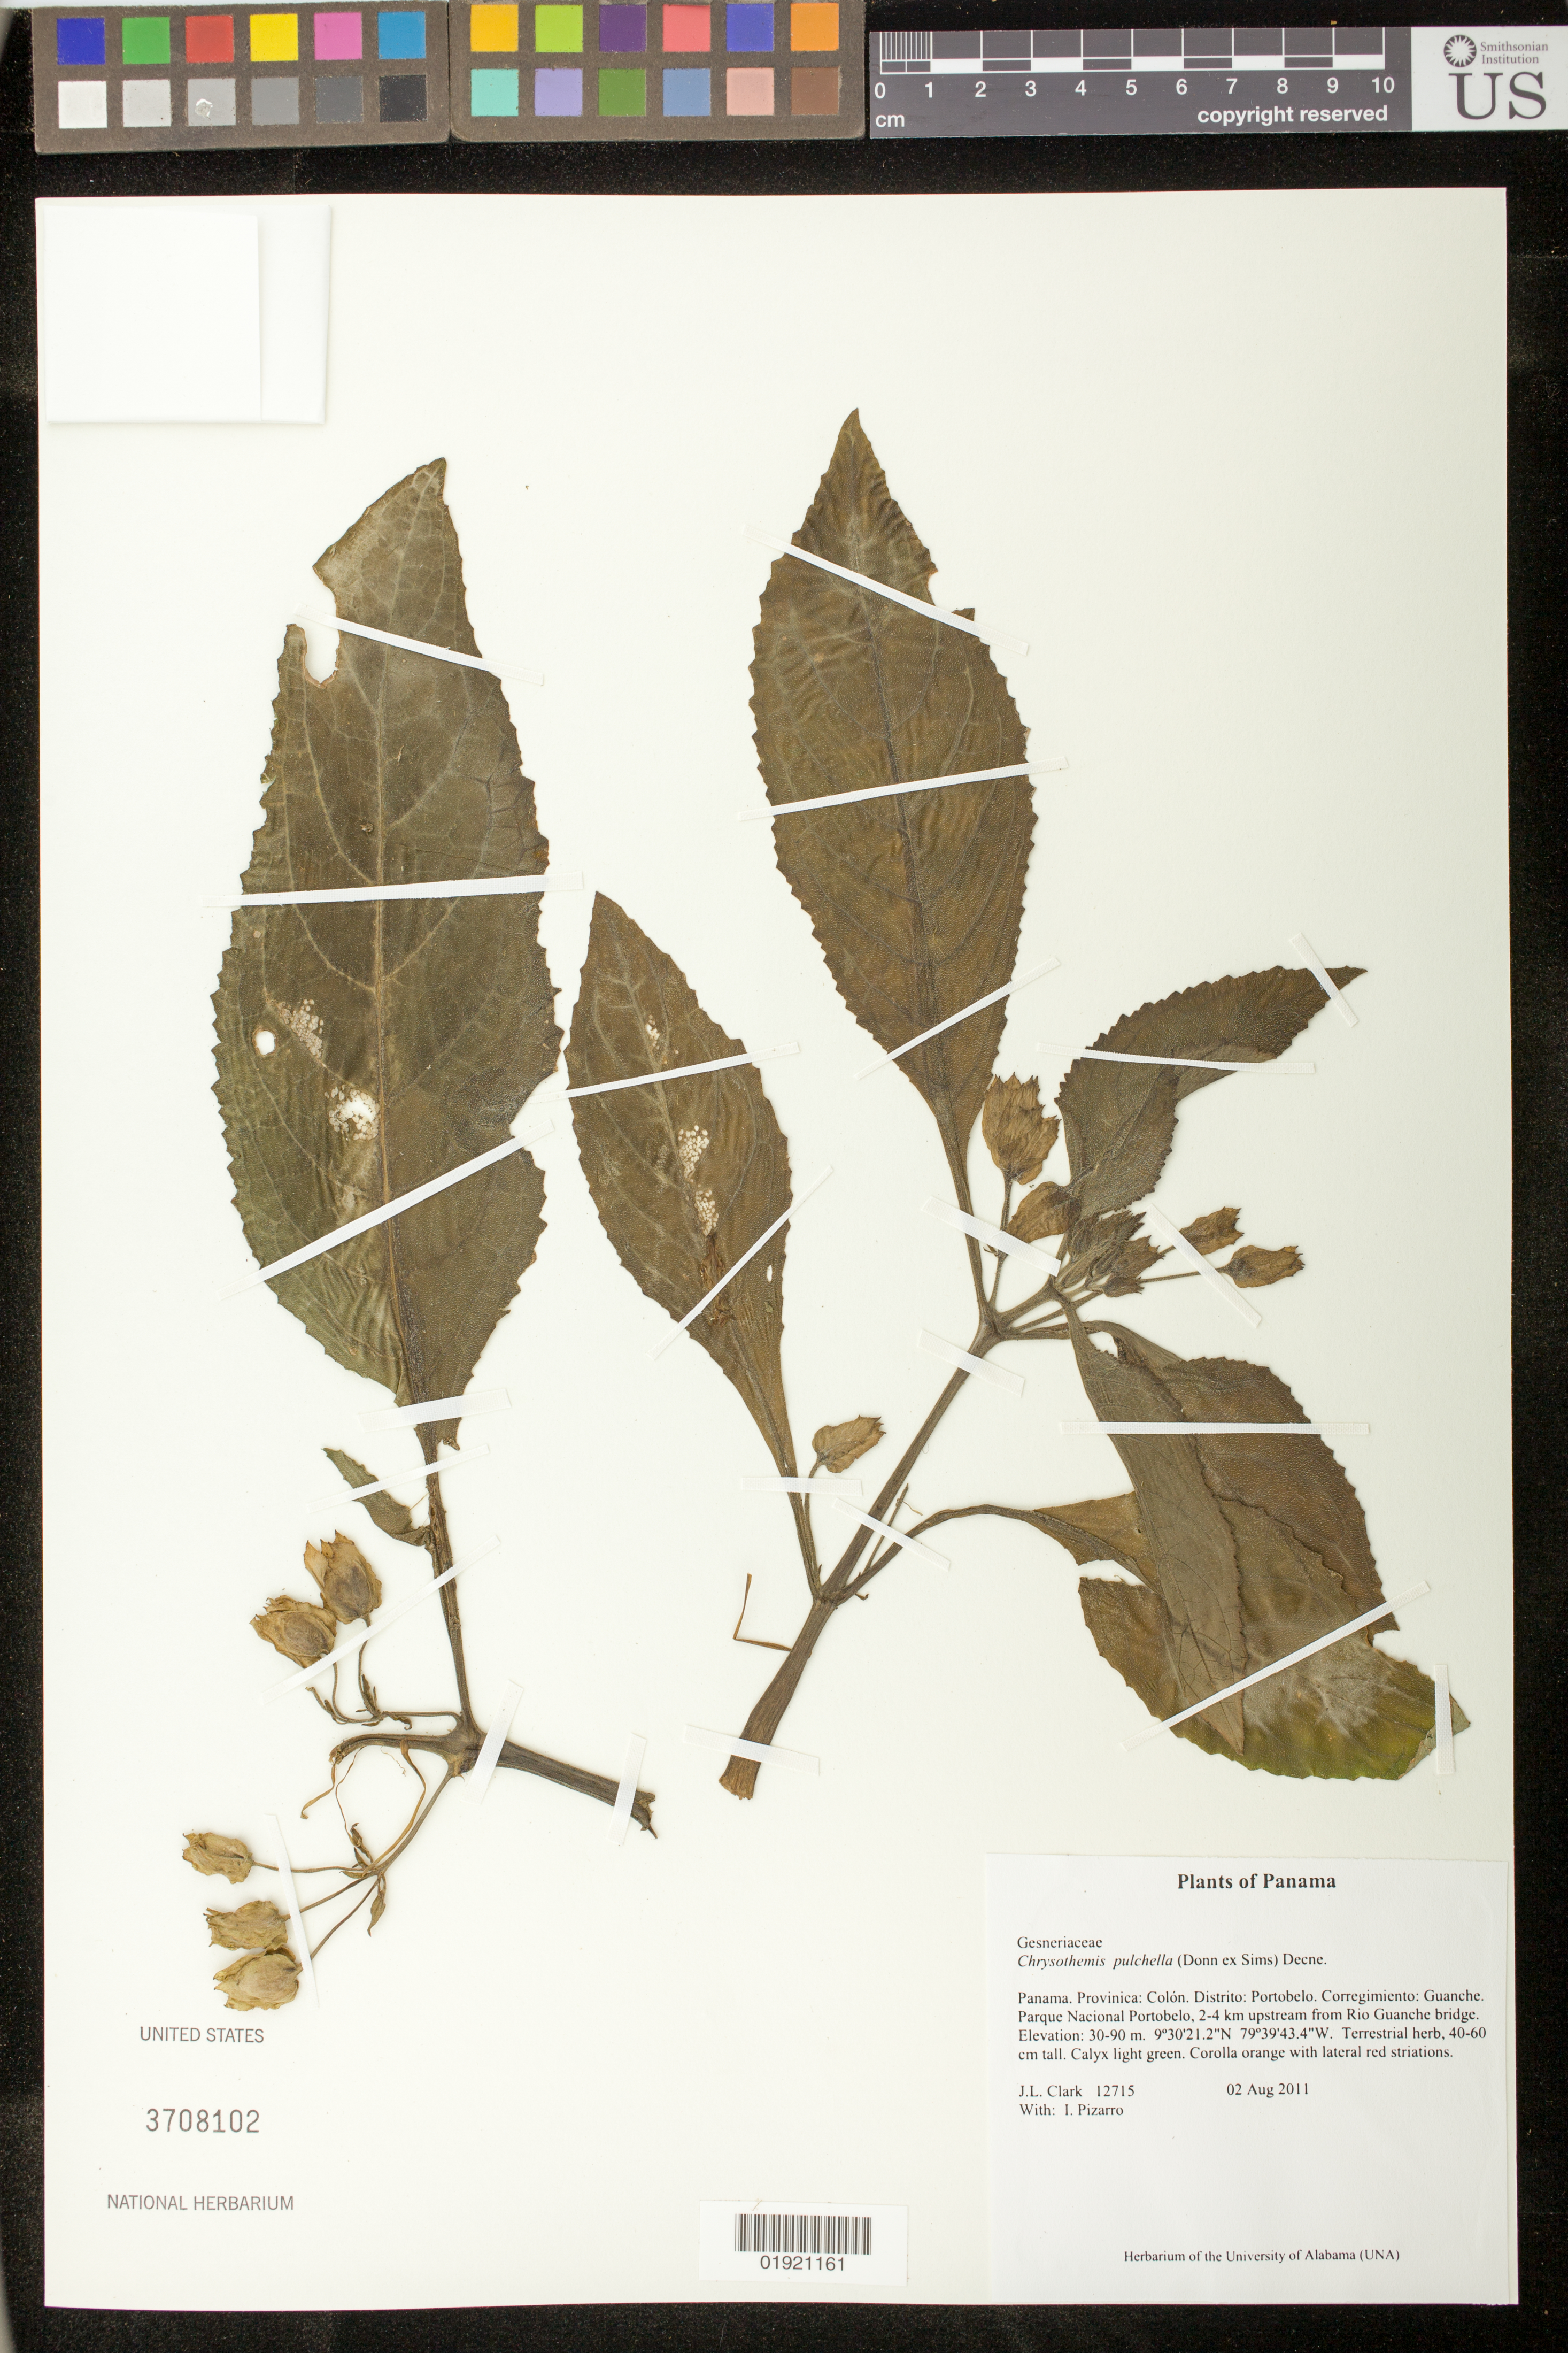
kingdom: Plantae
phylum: Tracheophyta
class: Magnoliopsida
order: Lamiales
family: Gesneriaceae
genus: Chrysothemis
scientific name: Chrysothemis pulchella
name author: (Donn ex Sims) Decne.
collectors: J. L. Clark & I. Pizarro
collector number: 12715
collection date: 2011-08-02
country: Panama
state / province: Colón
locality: Distrito: Portobelo. Corregimiento: Guanche. Parque Nacional Portobelo, 2-4 km upstream from Rio Guanche bridge.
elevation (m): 30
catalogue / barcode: US 3708102